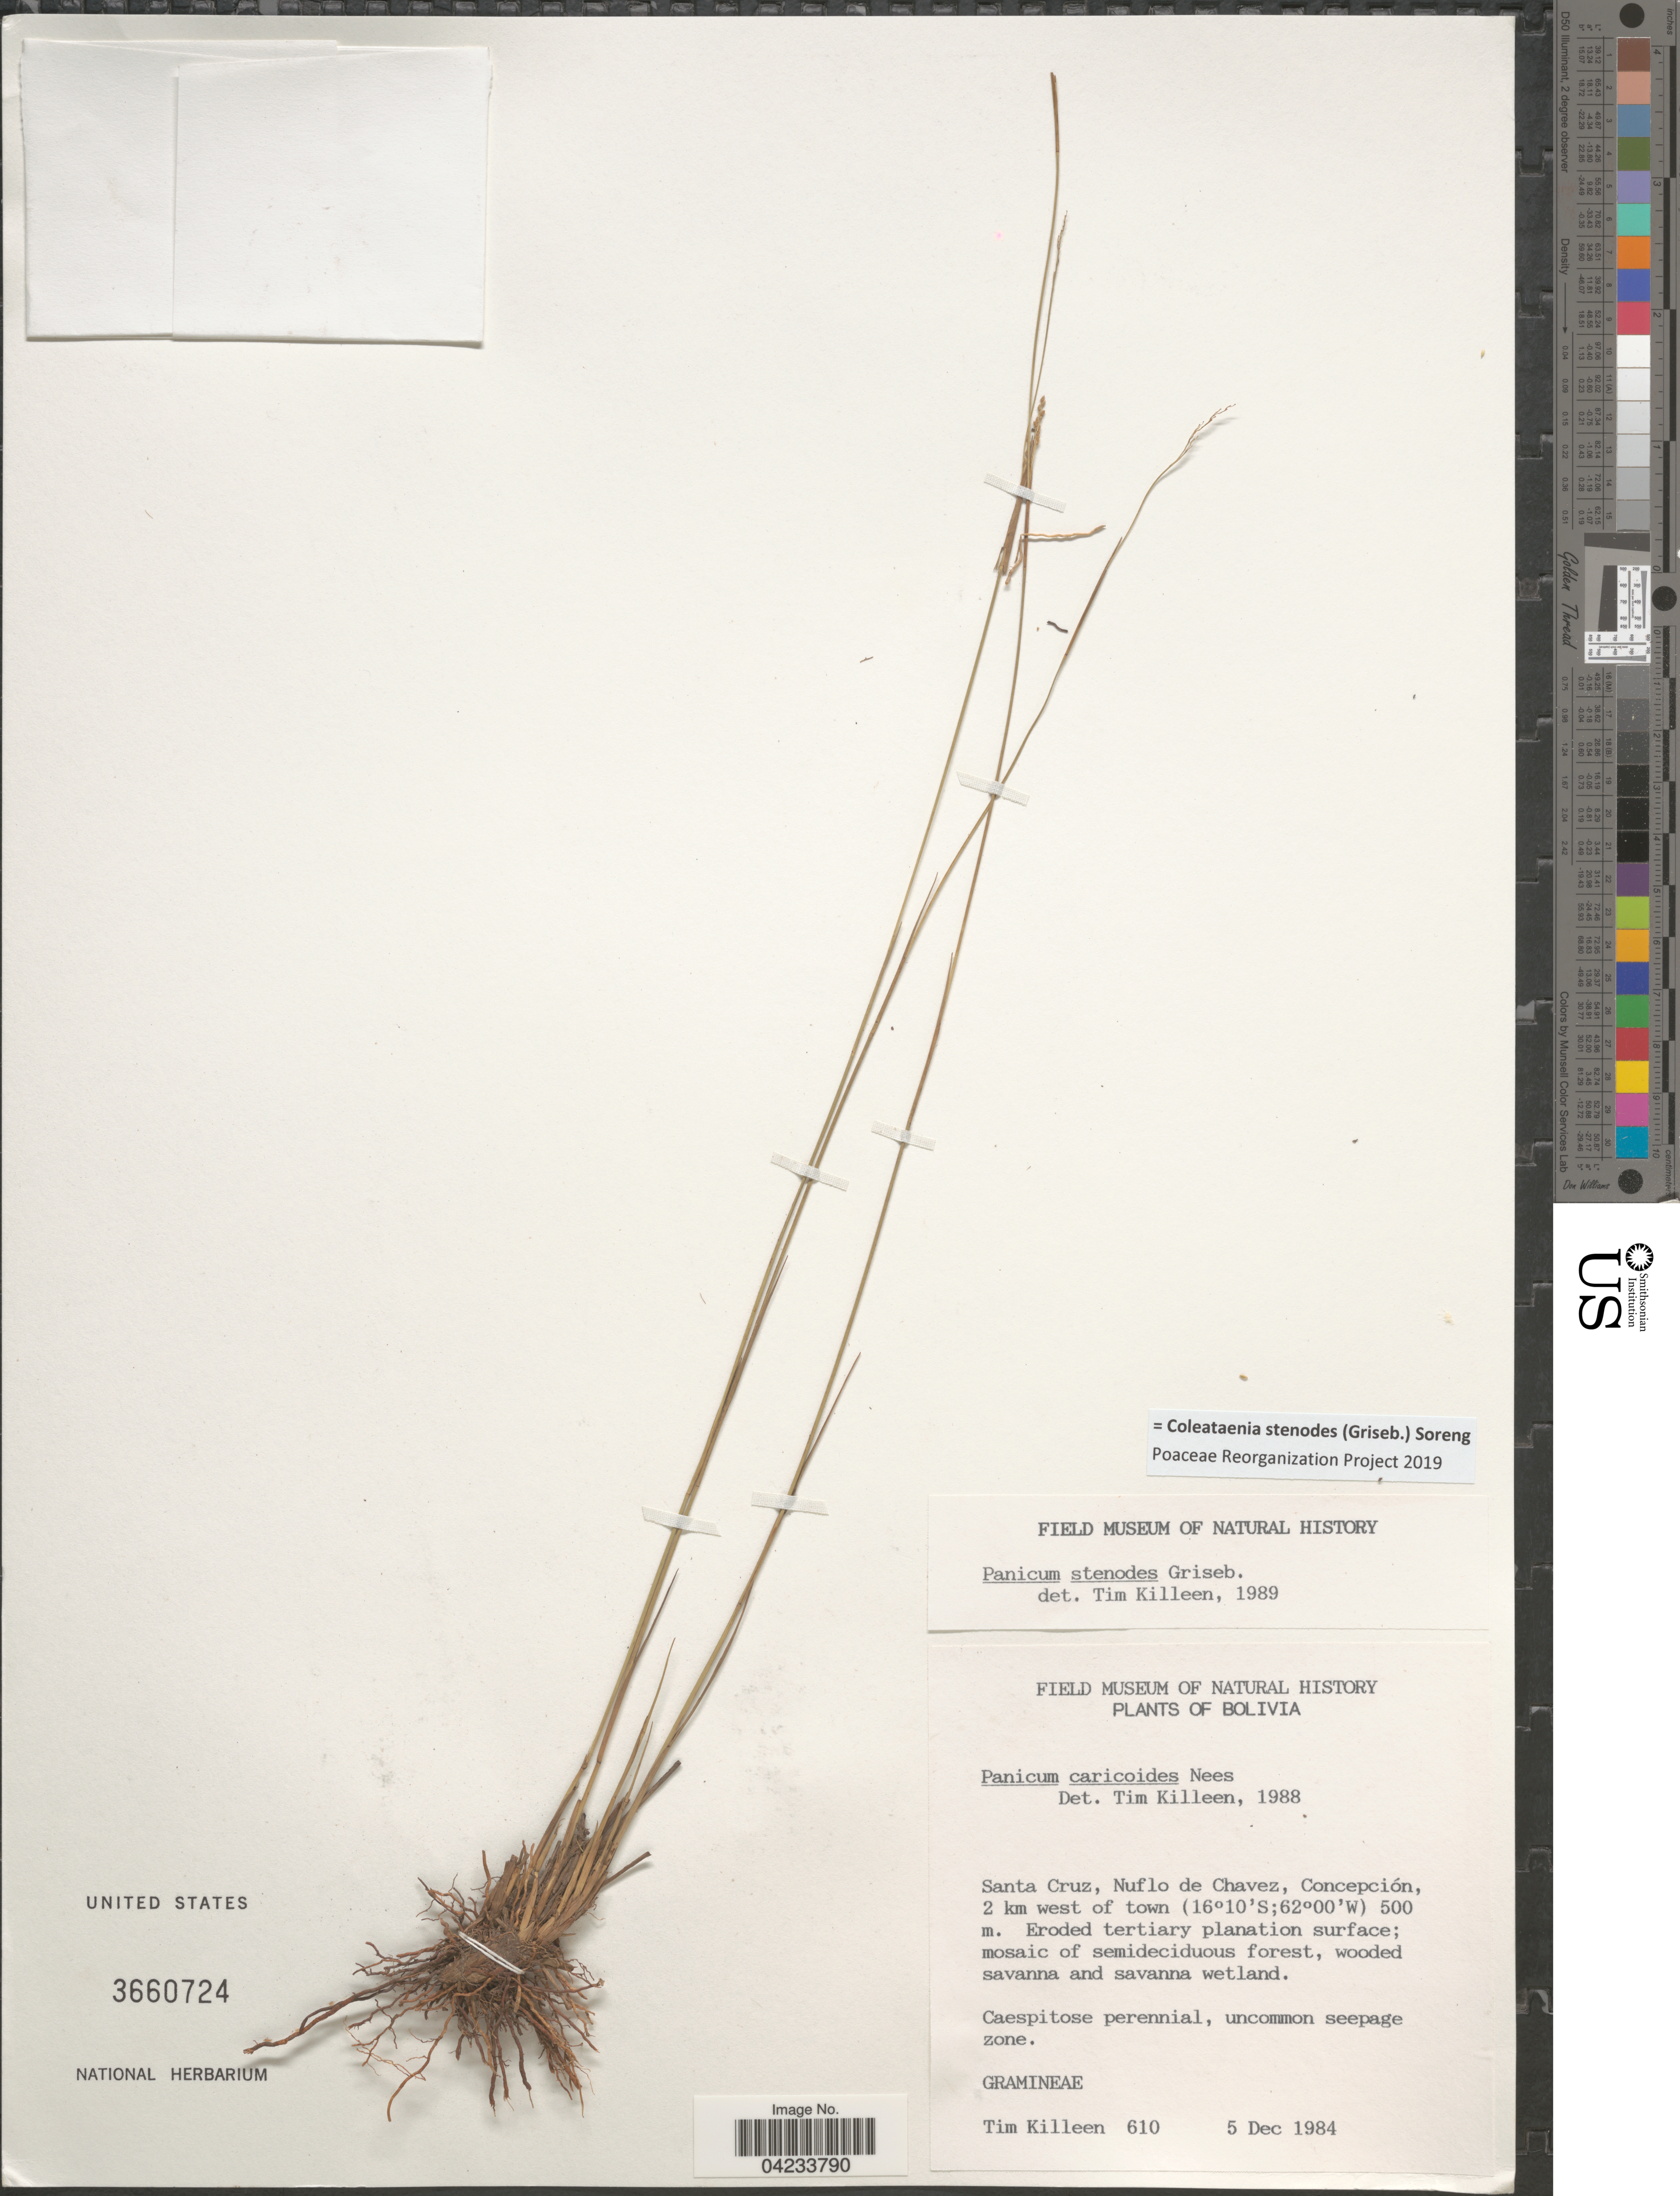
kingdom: Plantae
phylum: Tracheophyta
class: Liliopsida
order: Poales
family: Poaceae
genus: Coleataenia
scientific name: Coleataenia stenodes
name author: (Griseb.) Soreng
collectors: T. J. Killeen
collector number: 610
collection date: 1984-12-05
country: Bolivia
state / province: Santa Cruz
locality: Santa Cruz, Nuflo de Chavez, Concepción, 2 km west of town.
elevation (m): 500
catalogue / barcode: US 3660724